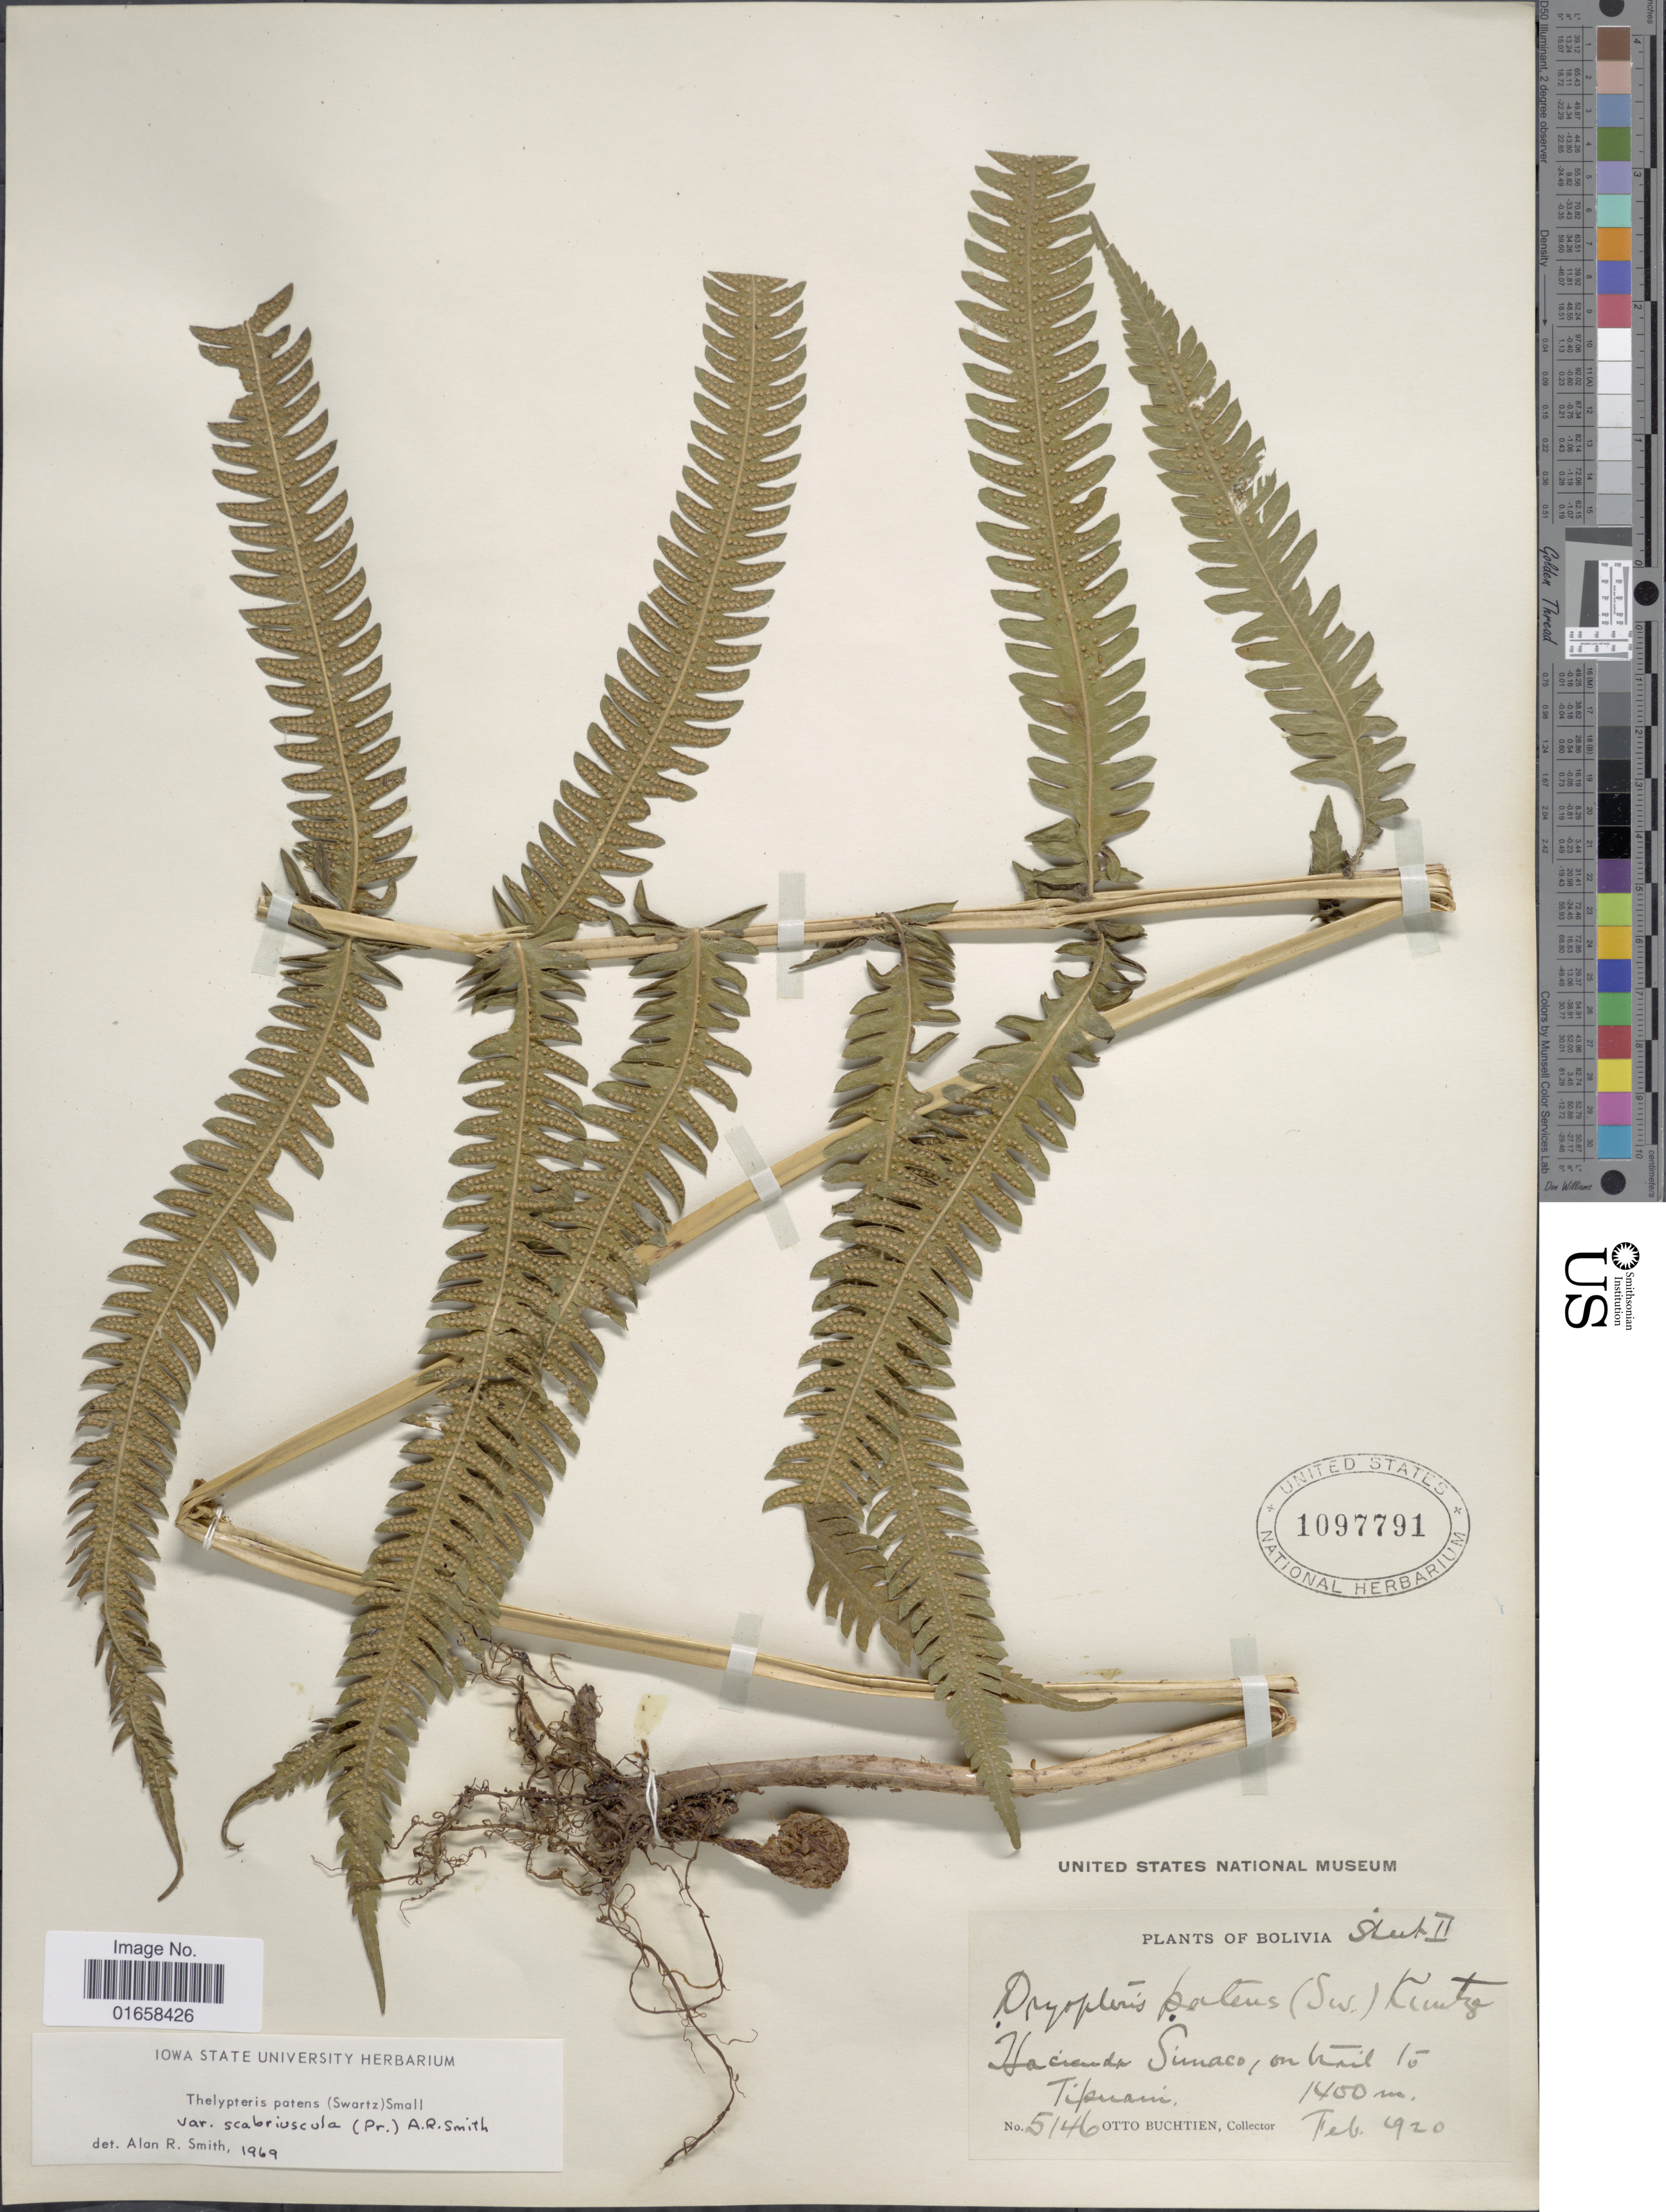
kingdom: Plantae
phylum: Tracheophyta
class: Polypodiopsida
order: Polypodiales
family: Thelypteridaceae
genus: Christella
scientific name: Christella patens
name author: (Sw.) Holttum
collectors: O. Buchtien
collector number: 5146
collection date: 1920-02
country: Bolivia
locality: Hacienda Simaco, on trail toTipuani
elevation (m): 1400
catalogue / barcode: US 1097791